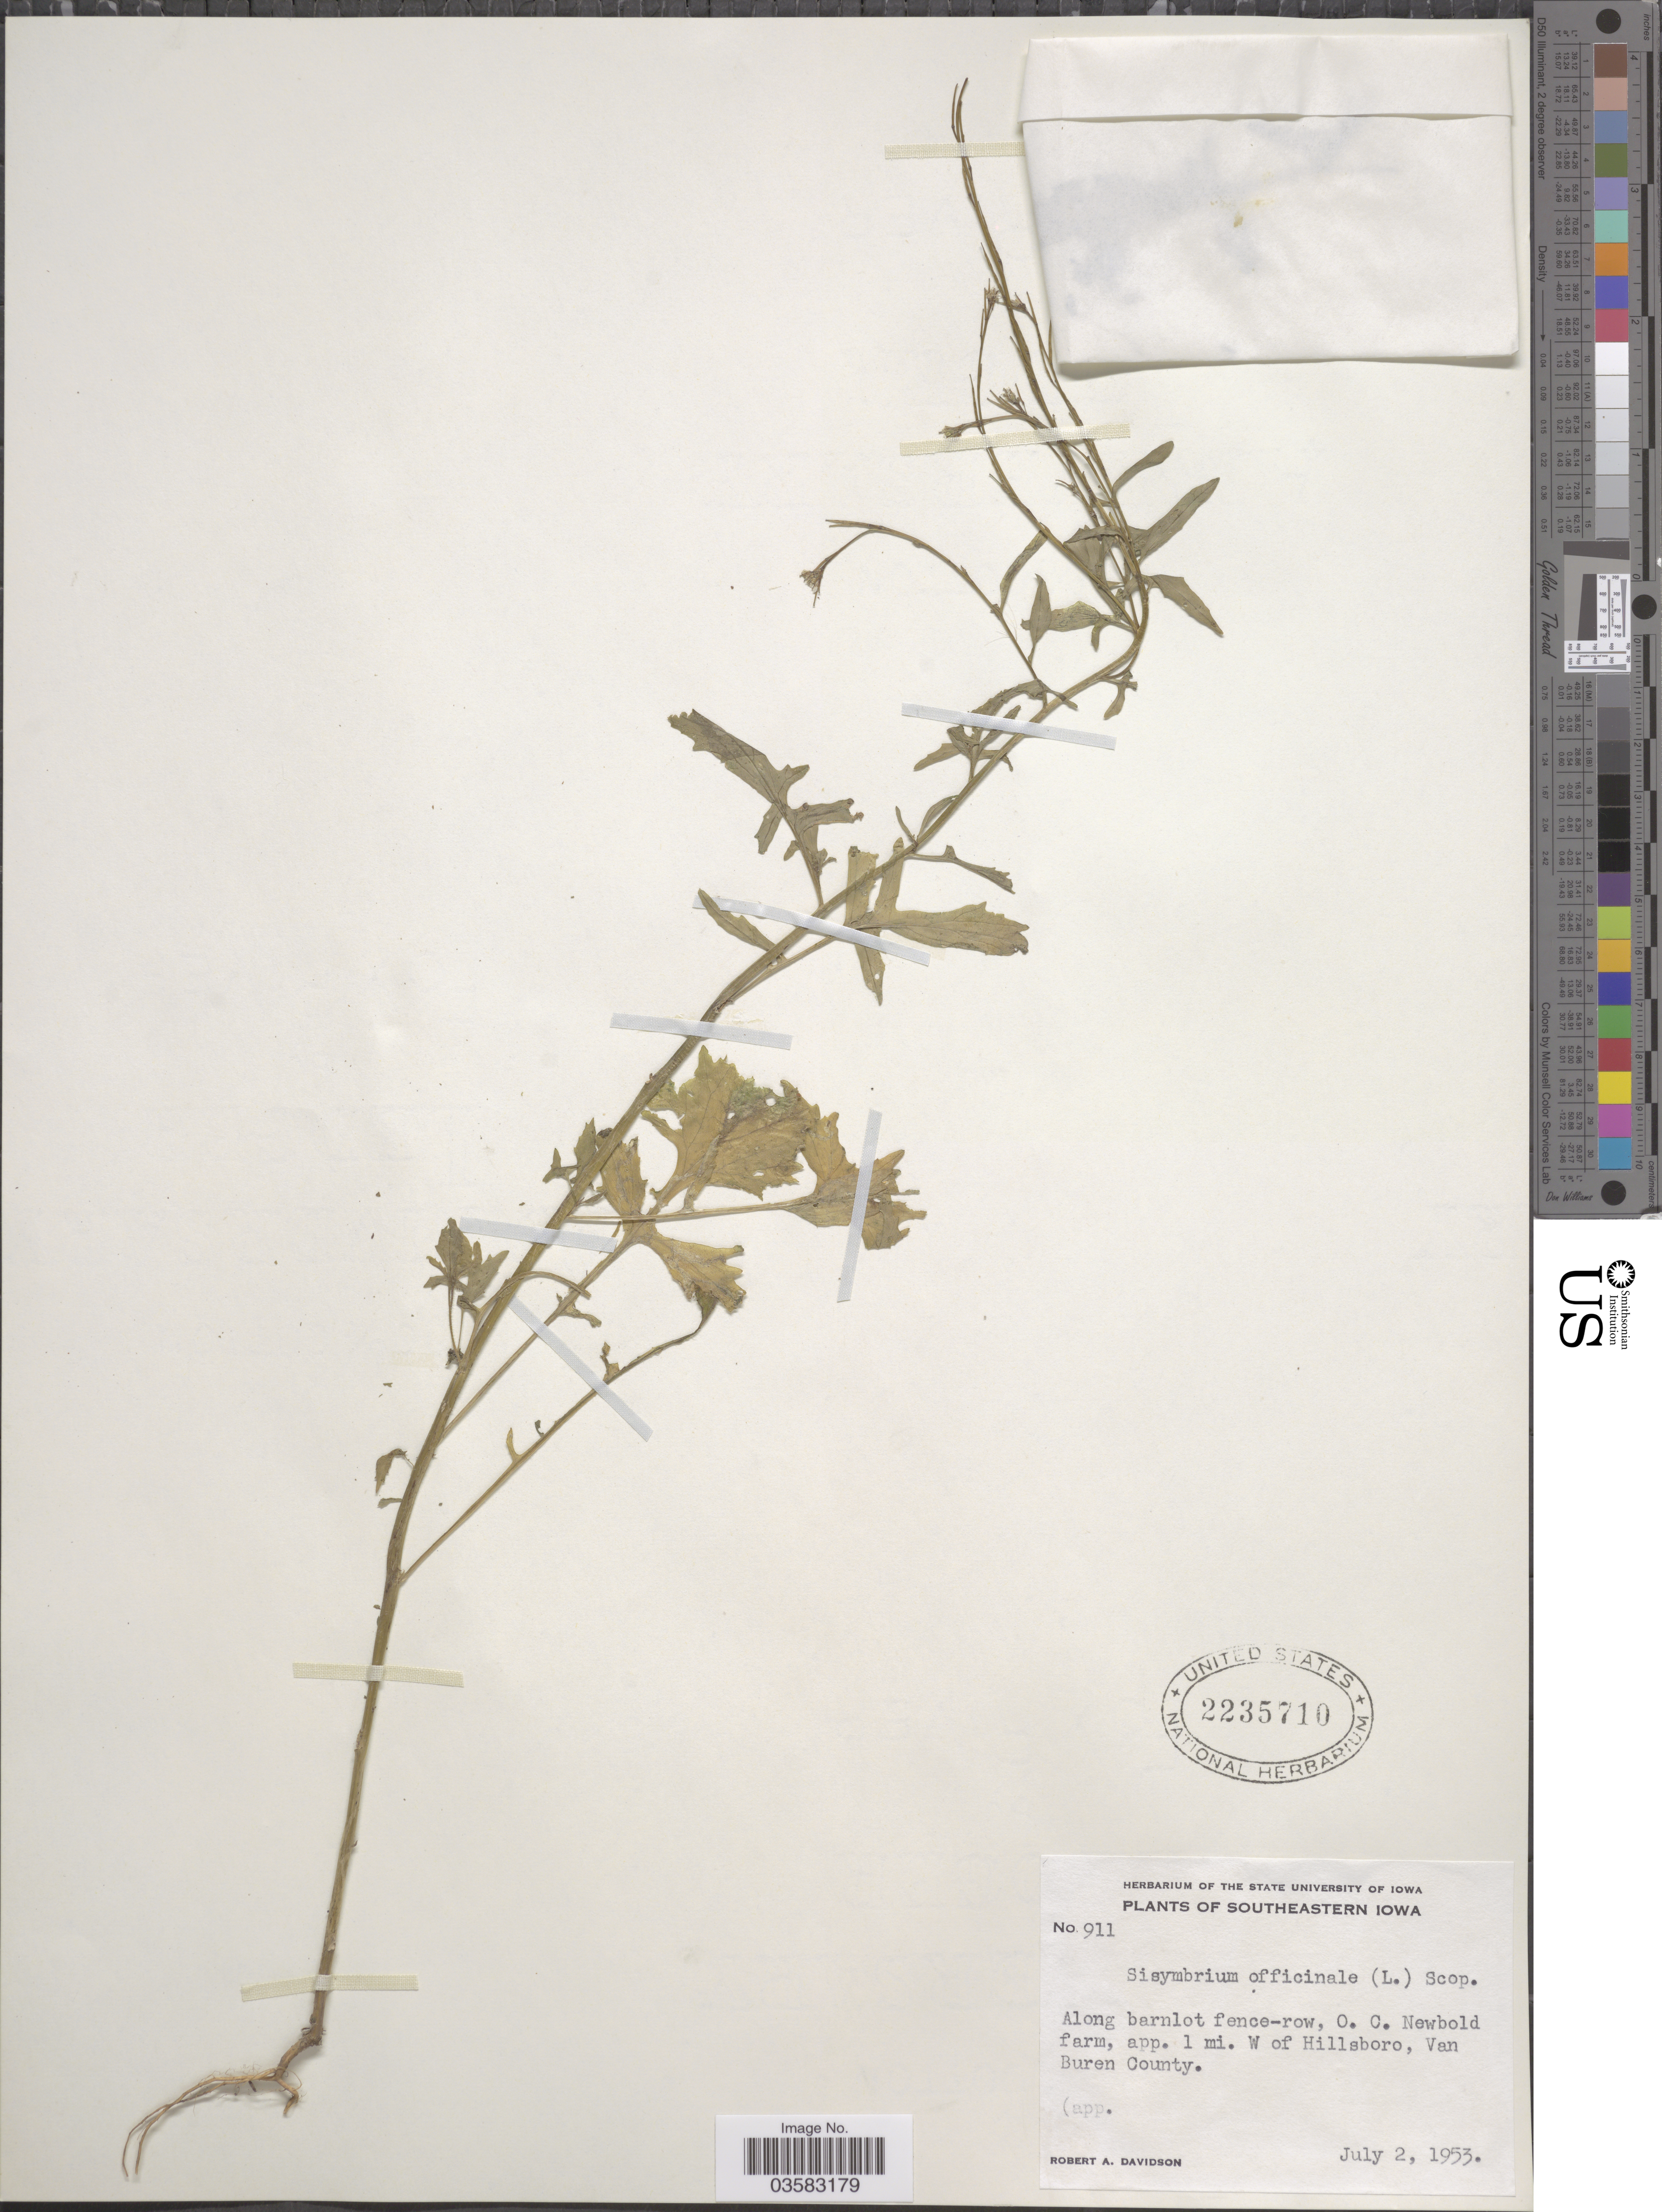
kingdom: Plantae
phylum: Tracheophyta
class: Magnoliopsida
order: Brassicales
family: Brassicaceae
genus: Sisymbrium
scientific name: Sisymbrium officinale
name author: (L.) Scop.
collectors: R. A. Davidson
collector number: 911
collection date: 1953-07-02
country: United States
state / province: Iowa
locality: Southeastern Iowa. Along barnlot fence-row, O. C. Newbold farm, app. 1 mi. W of Hillsboro, Van Buren County.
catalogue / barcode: US 2235710